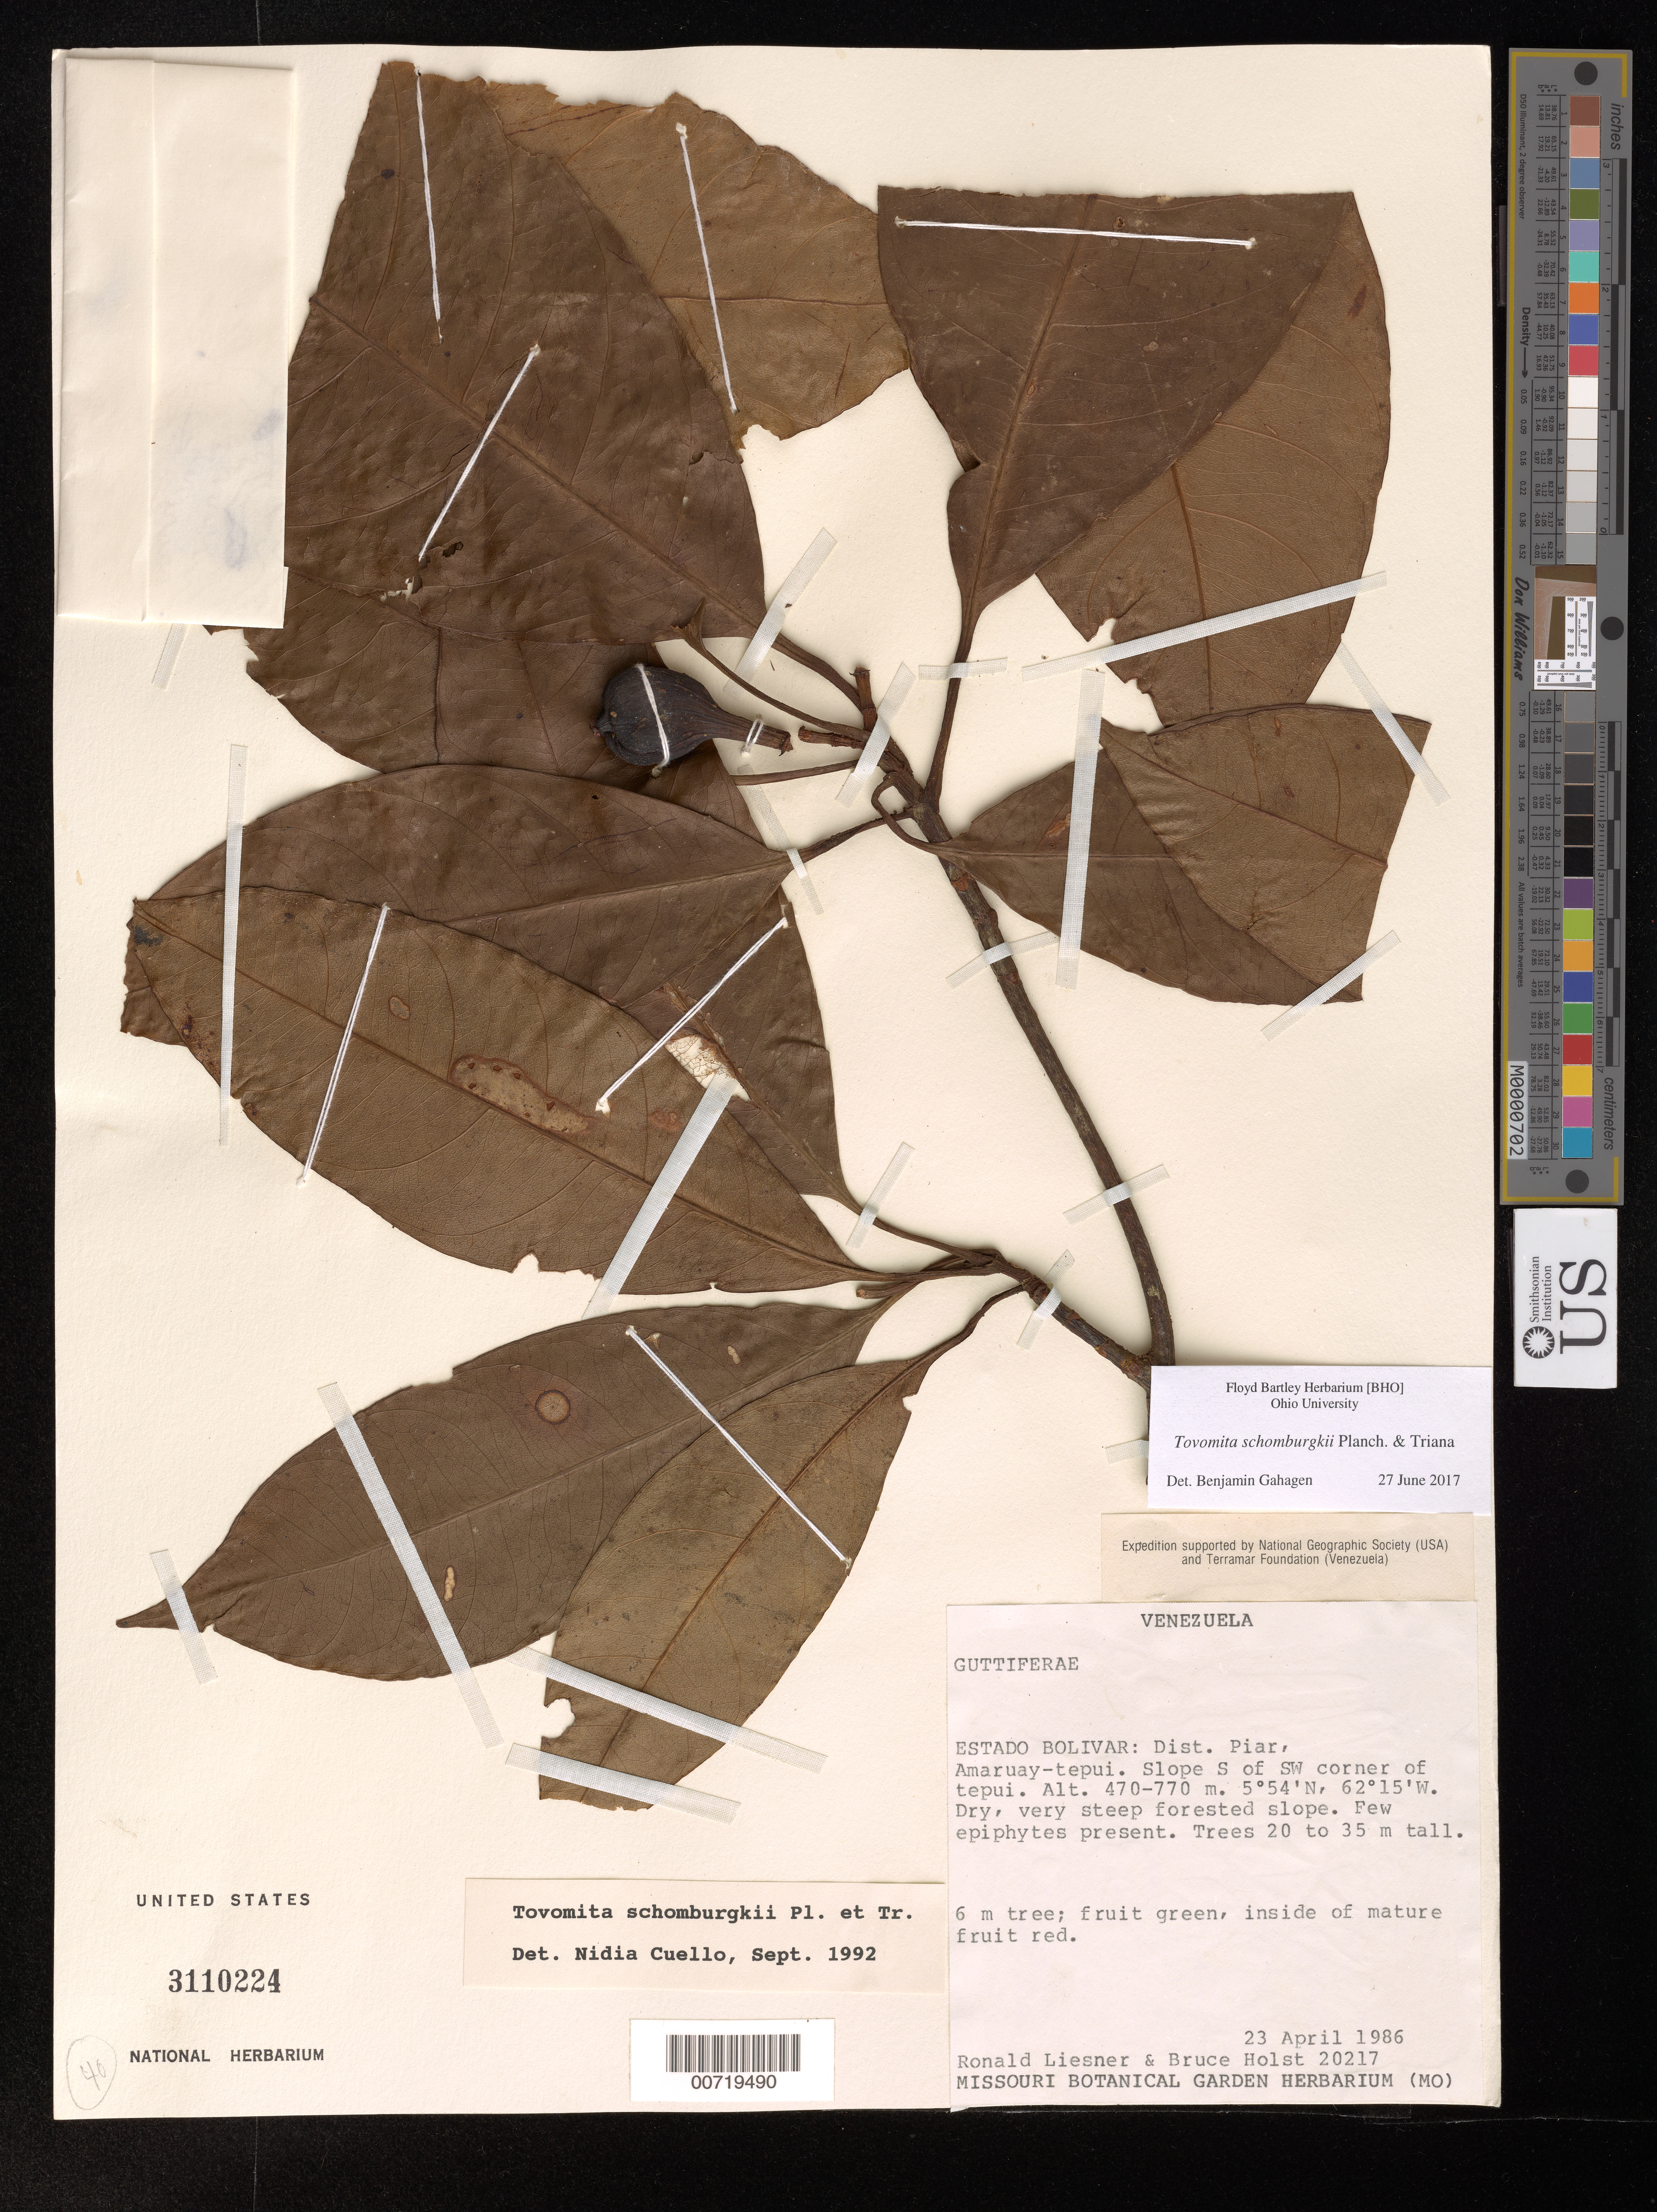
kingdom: Plantae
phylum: Tracheophyta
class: Magnoliopsida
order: Malpighiales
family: Clusiaceae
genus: Tovomita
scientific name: Tovomita schomburgkii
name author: Planch. & Triana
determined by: Cuello, Nidia L.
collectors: R. L. Liesner & B. Holst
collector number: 20217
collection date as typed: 23-Apr-86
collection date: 1986-04-23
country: Venezuela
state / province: Bolívar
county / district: Piar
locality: Amaruay-tepuí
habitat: Dry, very steep forested slope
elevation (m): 470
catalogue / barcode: US 3110224